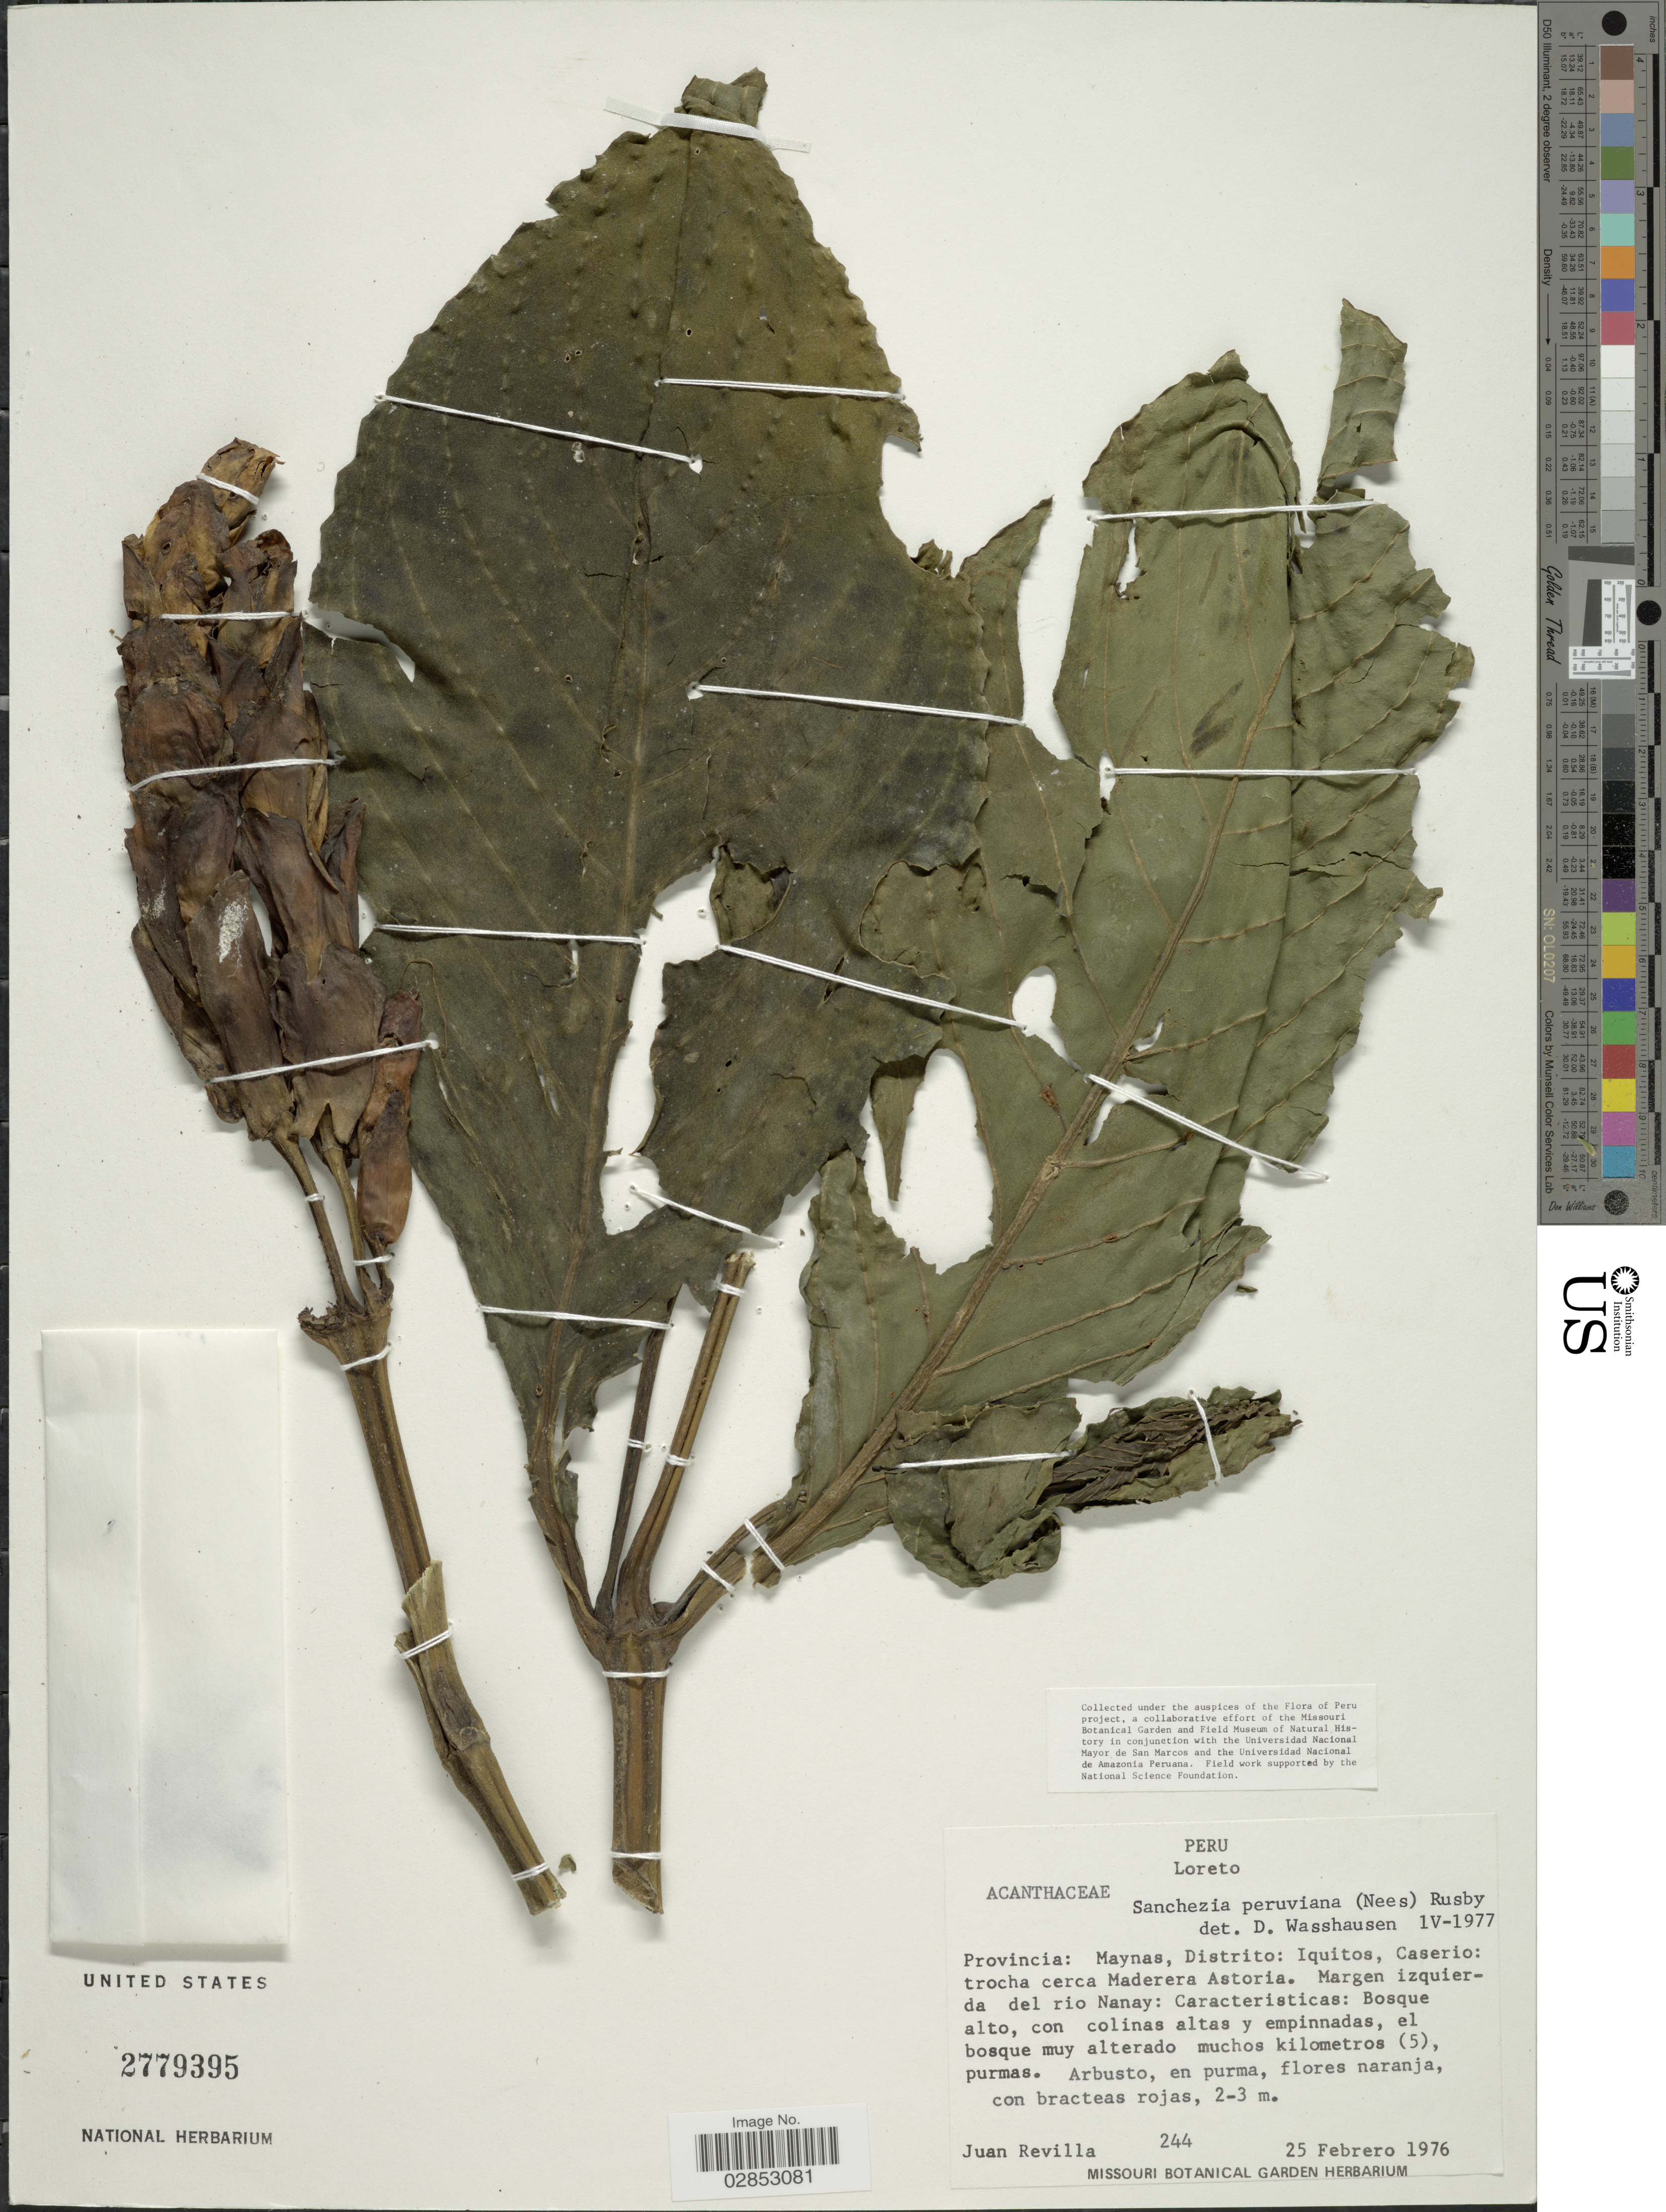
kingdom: Plantae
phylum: Tracheophyta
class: Magnoliopsida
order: Lamiales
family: Acanthaceae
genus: Sanchezia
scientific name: Sanchezia oblonga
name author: Ruiz & Pav.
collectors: J. Revilla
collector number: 244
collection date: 1976-02-25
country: Peru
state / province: Loreto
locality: Provincia: Maynas, Distrito: Iquitos, Caserio: trocha cerca Maderera Astoria. Margen izquierda del rio Nanay: Caracteristicas.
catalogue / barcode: US 2779395